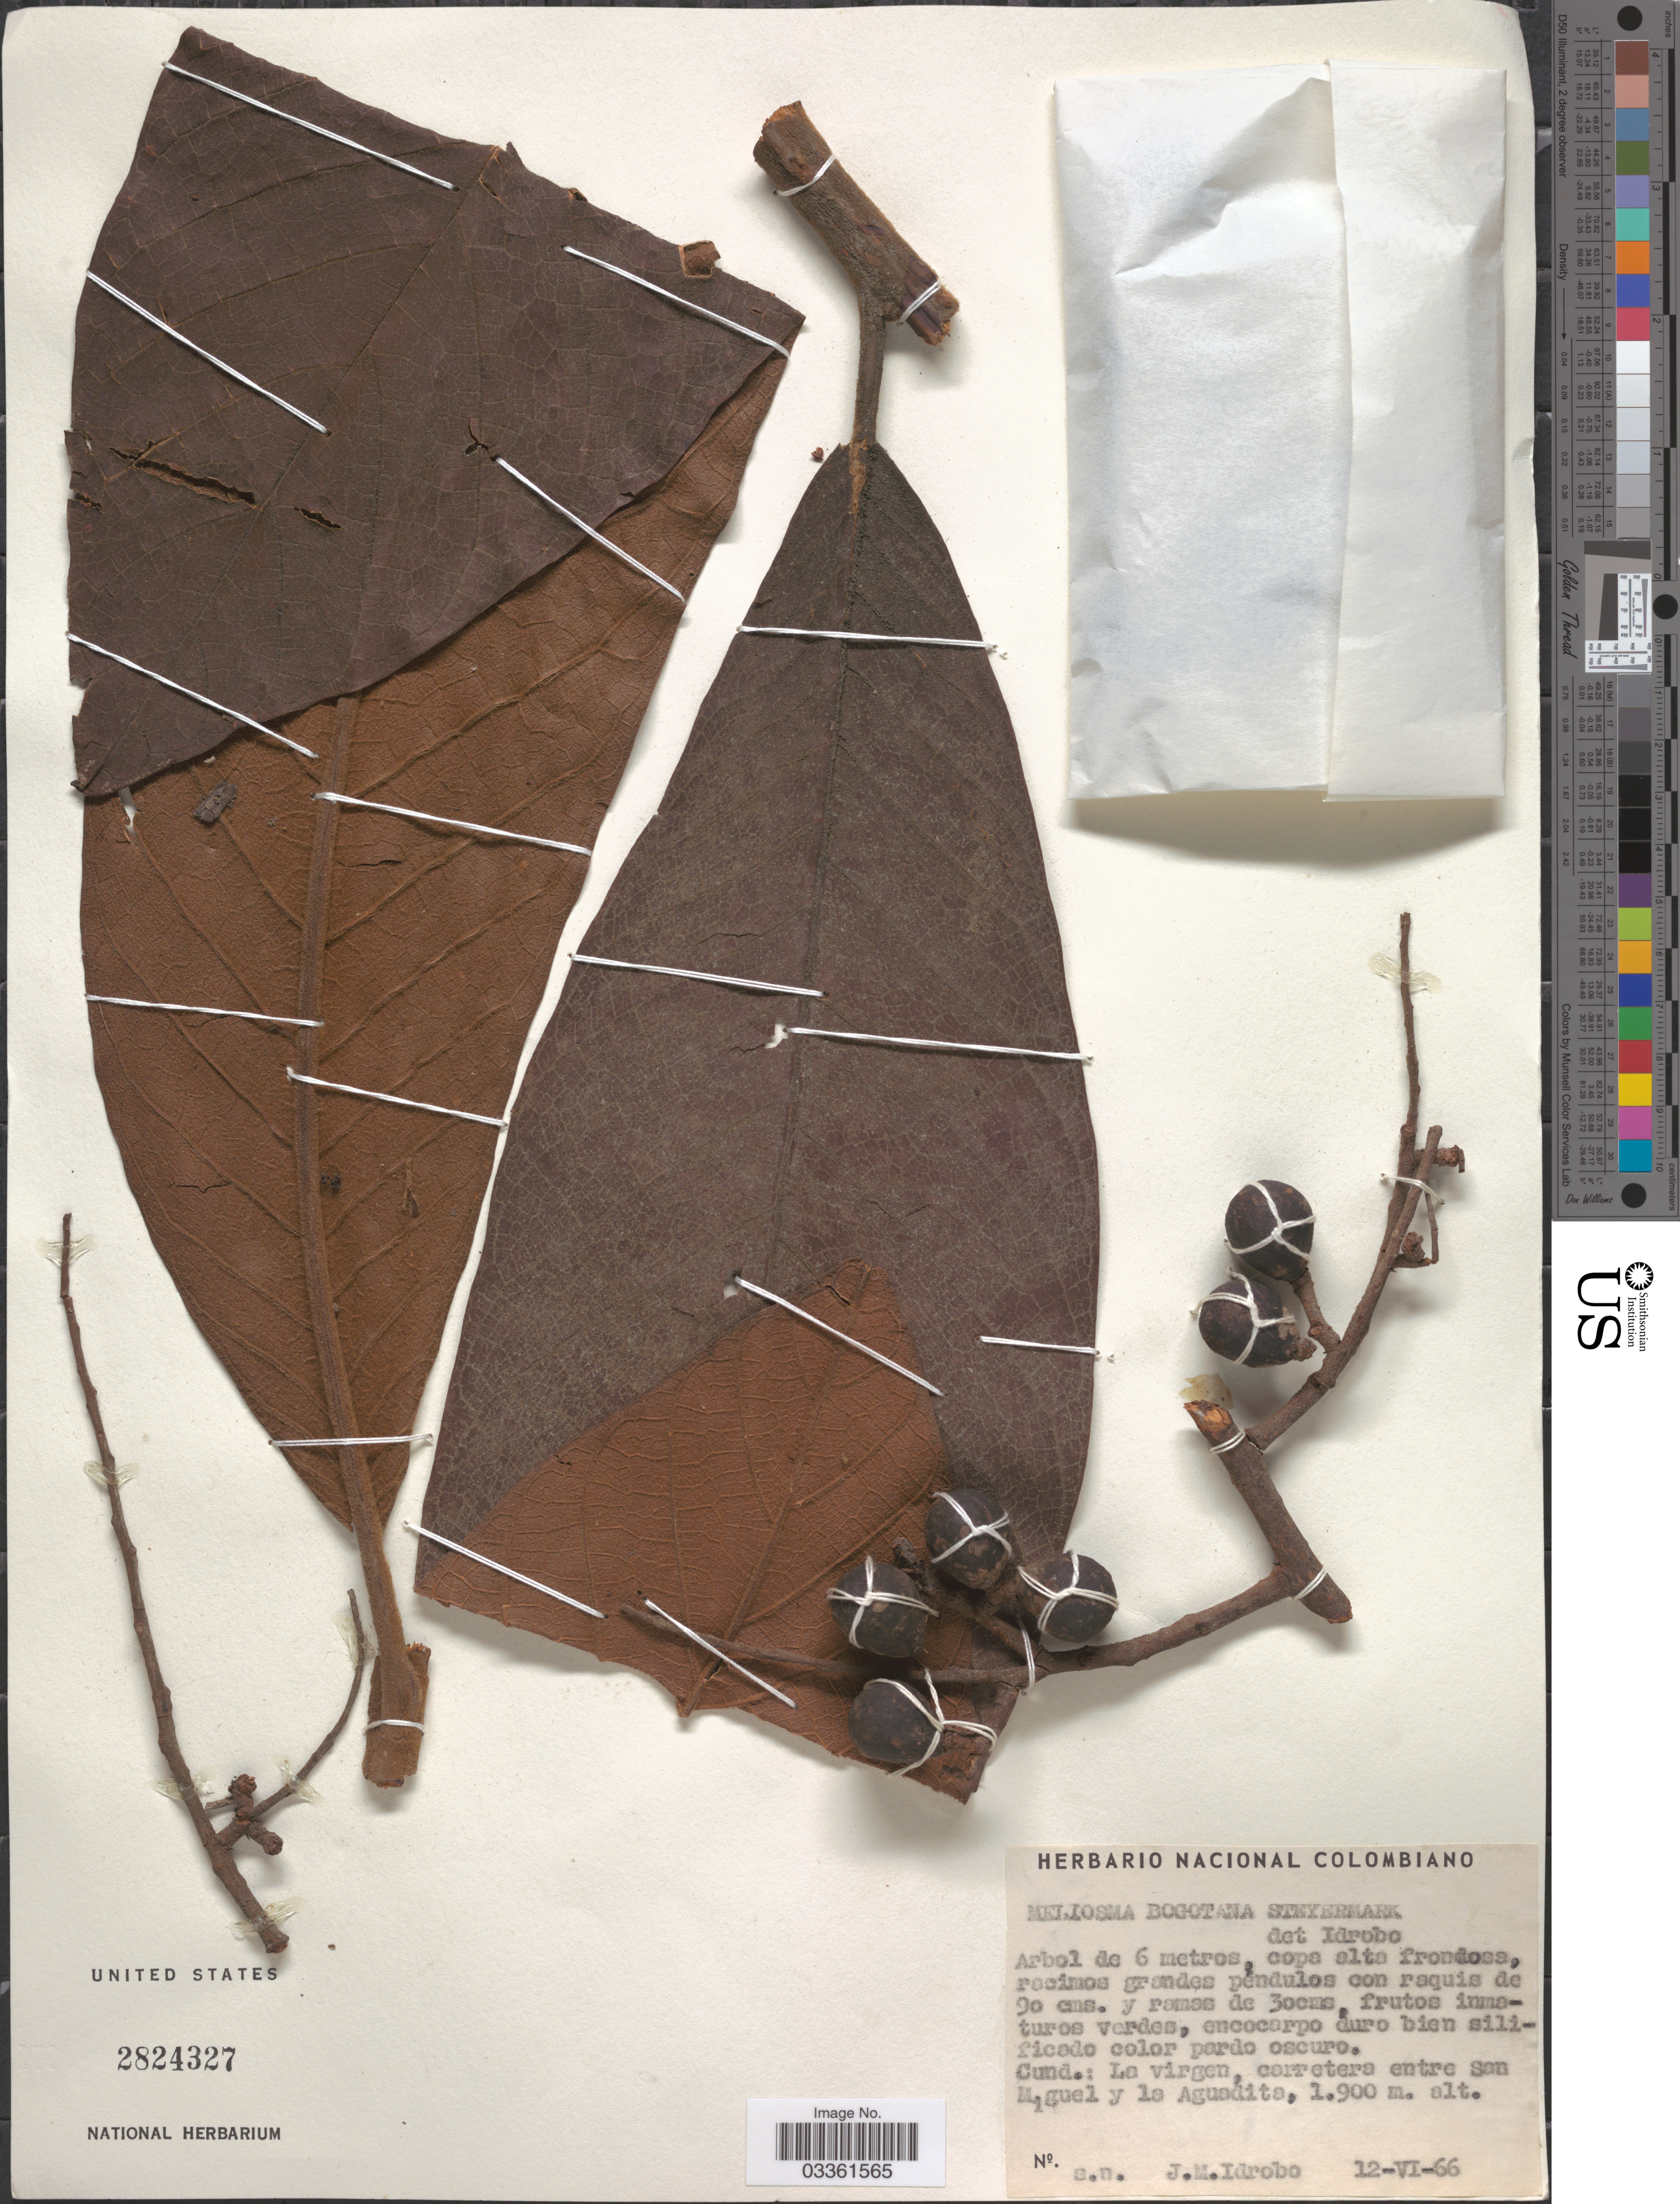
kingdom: Plantae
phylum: Tracheophyta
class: Magnoliopsida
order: Proteales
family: Sabiaceae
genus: Meliosma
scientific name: Meliosma bogotana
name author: Steyerm.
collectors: J. M. Idrobo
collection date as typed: Transcribed d/m/y: 12/6/66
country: Colombia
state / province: Cundinamarca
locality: La virgen, carretera entre San Miguel y la Aguadita.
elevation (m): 1900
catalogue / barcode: US 2824327